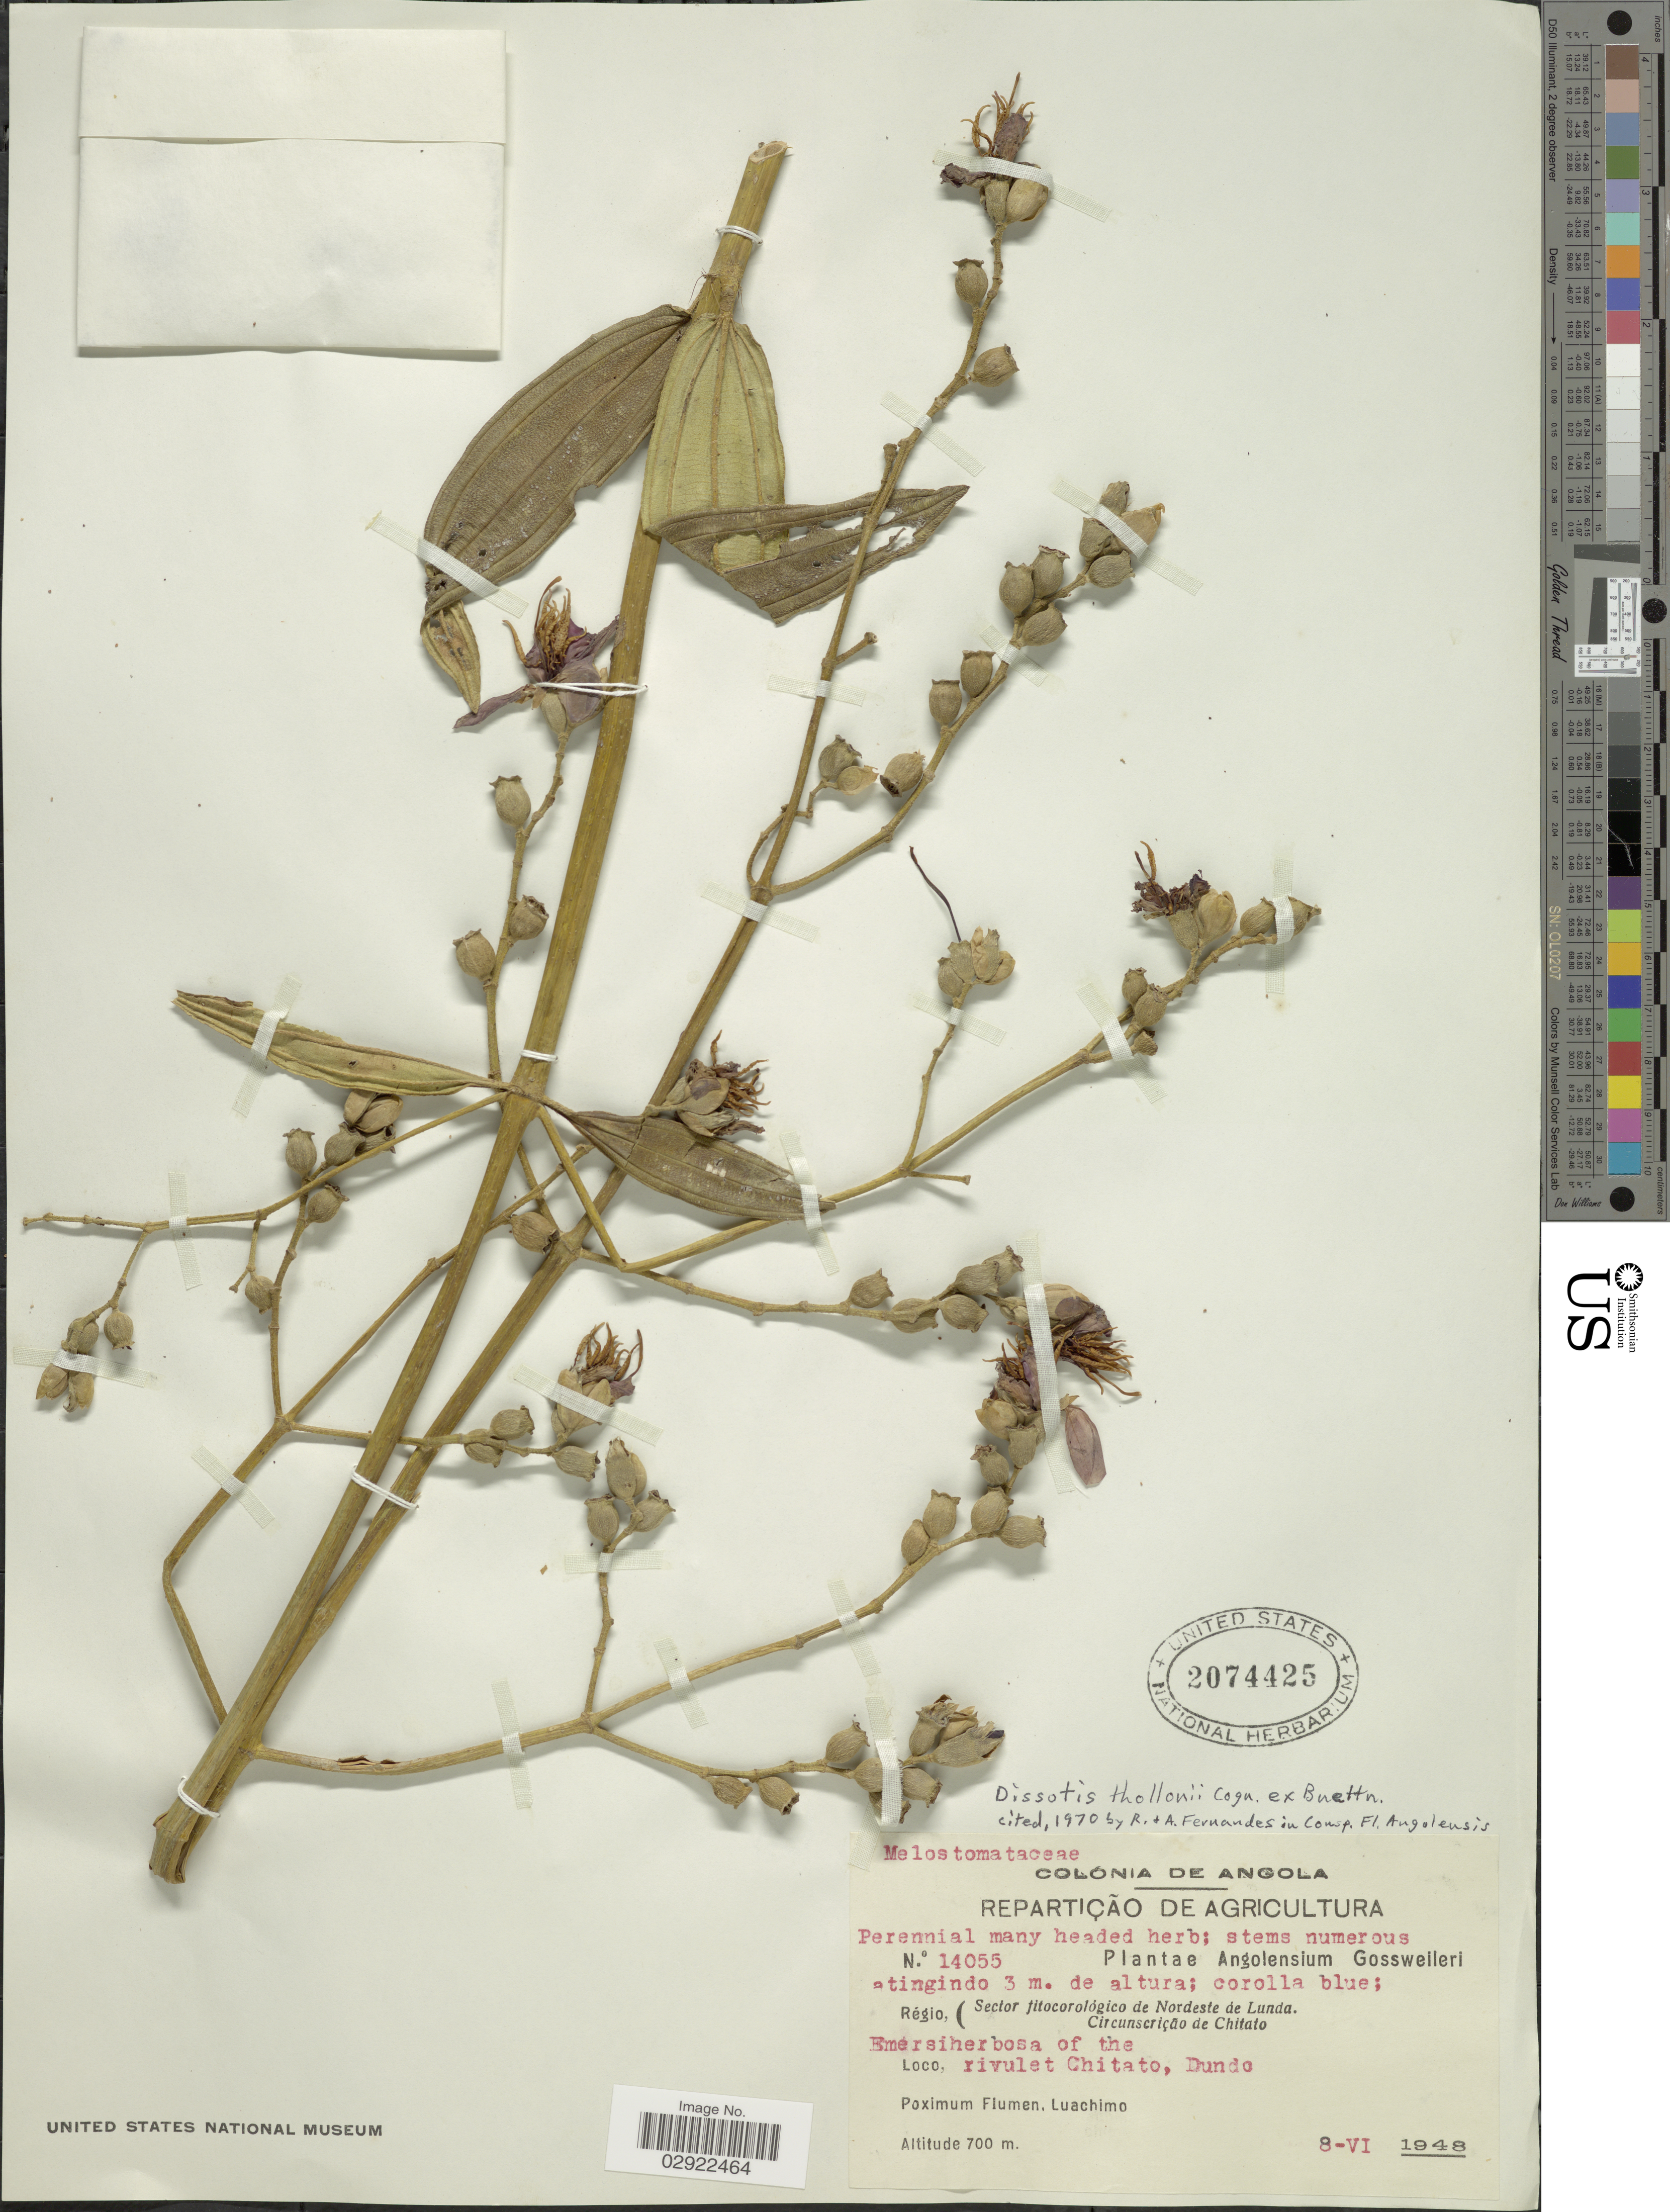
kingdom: Plantae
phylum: Tracheophyta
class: Magnoliopsida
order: Myrtales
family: Melastomataceae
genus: Rosettea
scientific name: Rosettea thollonii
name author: (Cogn.) Ver.-Lib. & G. Kadereit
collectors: -. Gossweiler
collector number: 14055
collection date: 1948-06-08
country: Angola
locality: Régio, Sector fitocorológico de Nordeste de Lunda. Circunscrição de Chitato. Emersiherbosa of the rivulet Chitato, Dundo. Poximum Flumen, Luachimo.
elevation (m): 700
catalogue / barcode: US 2074425